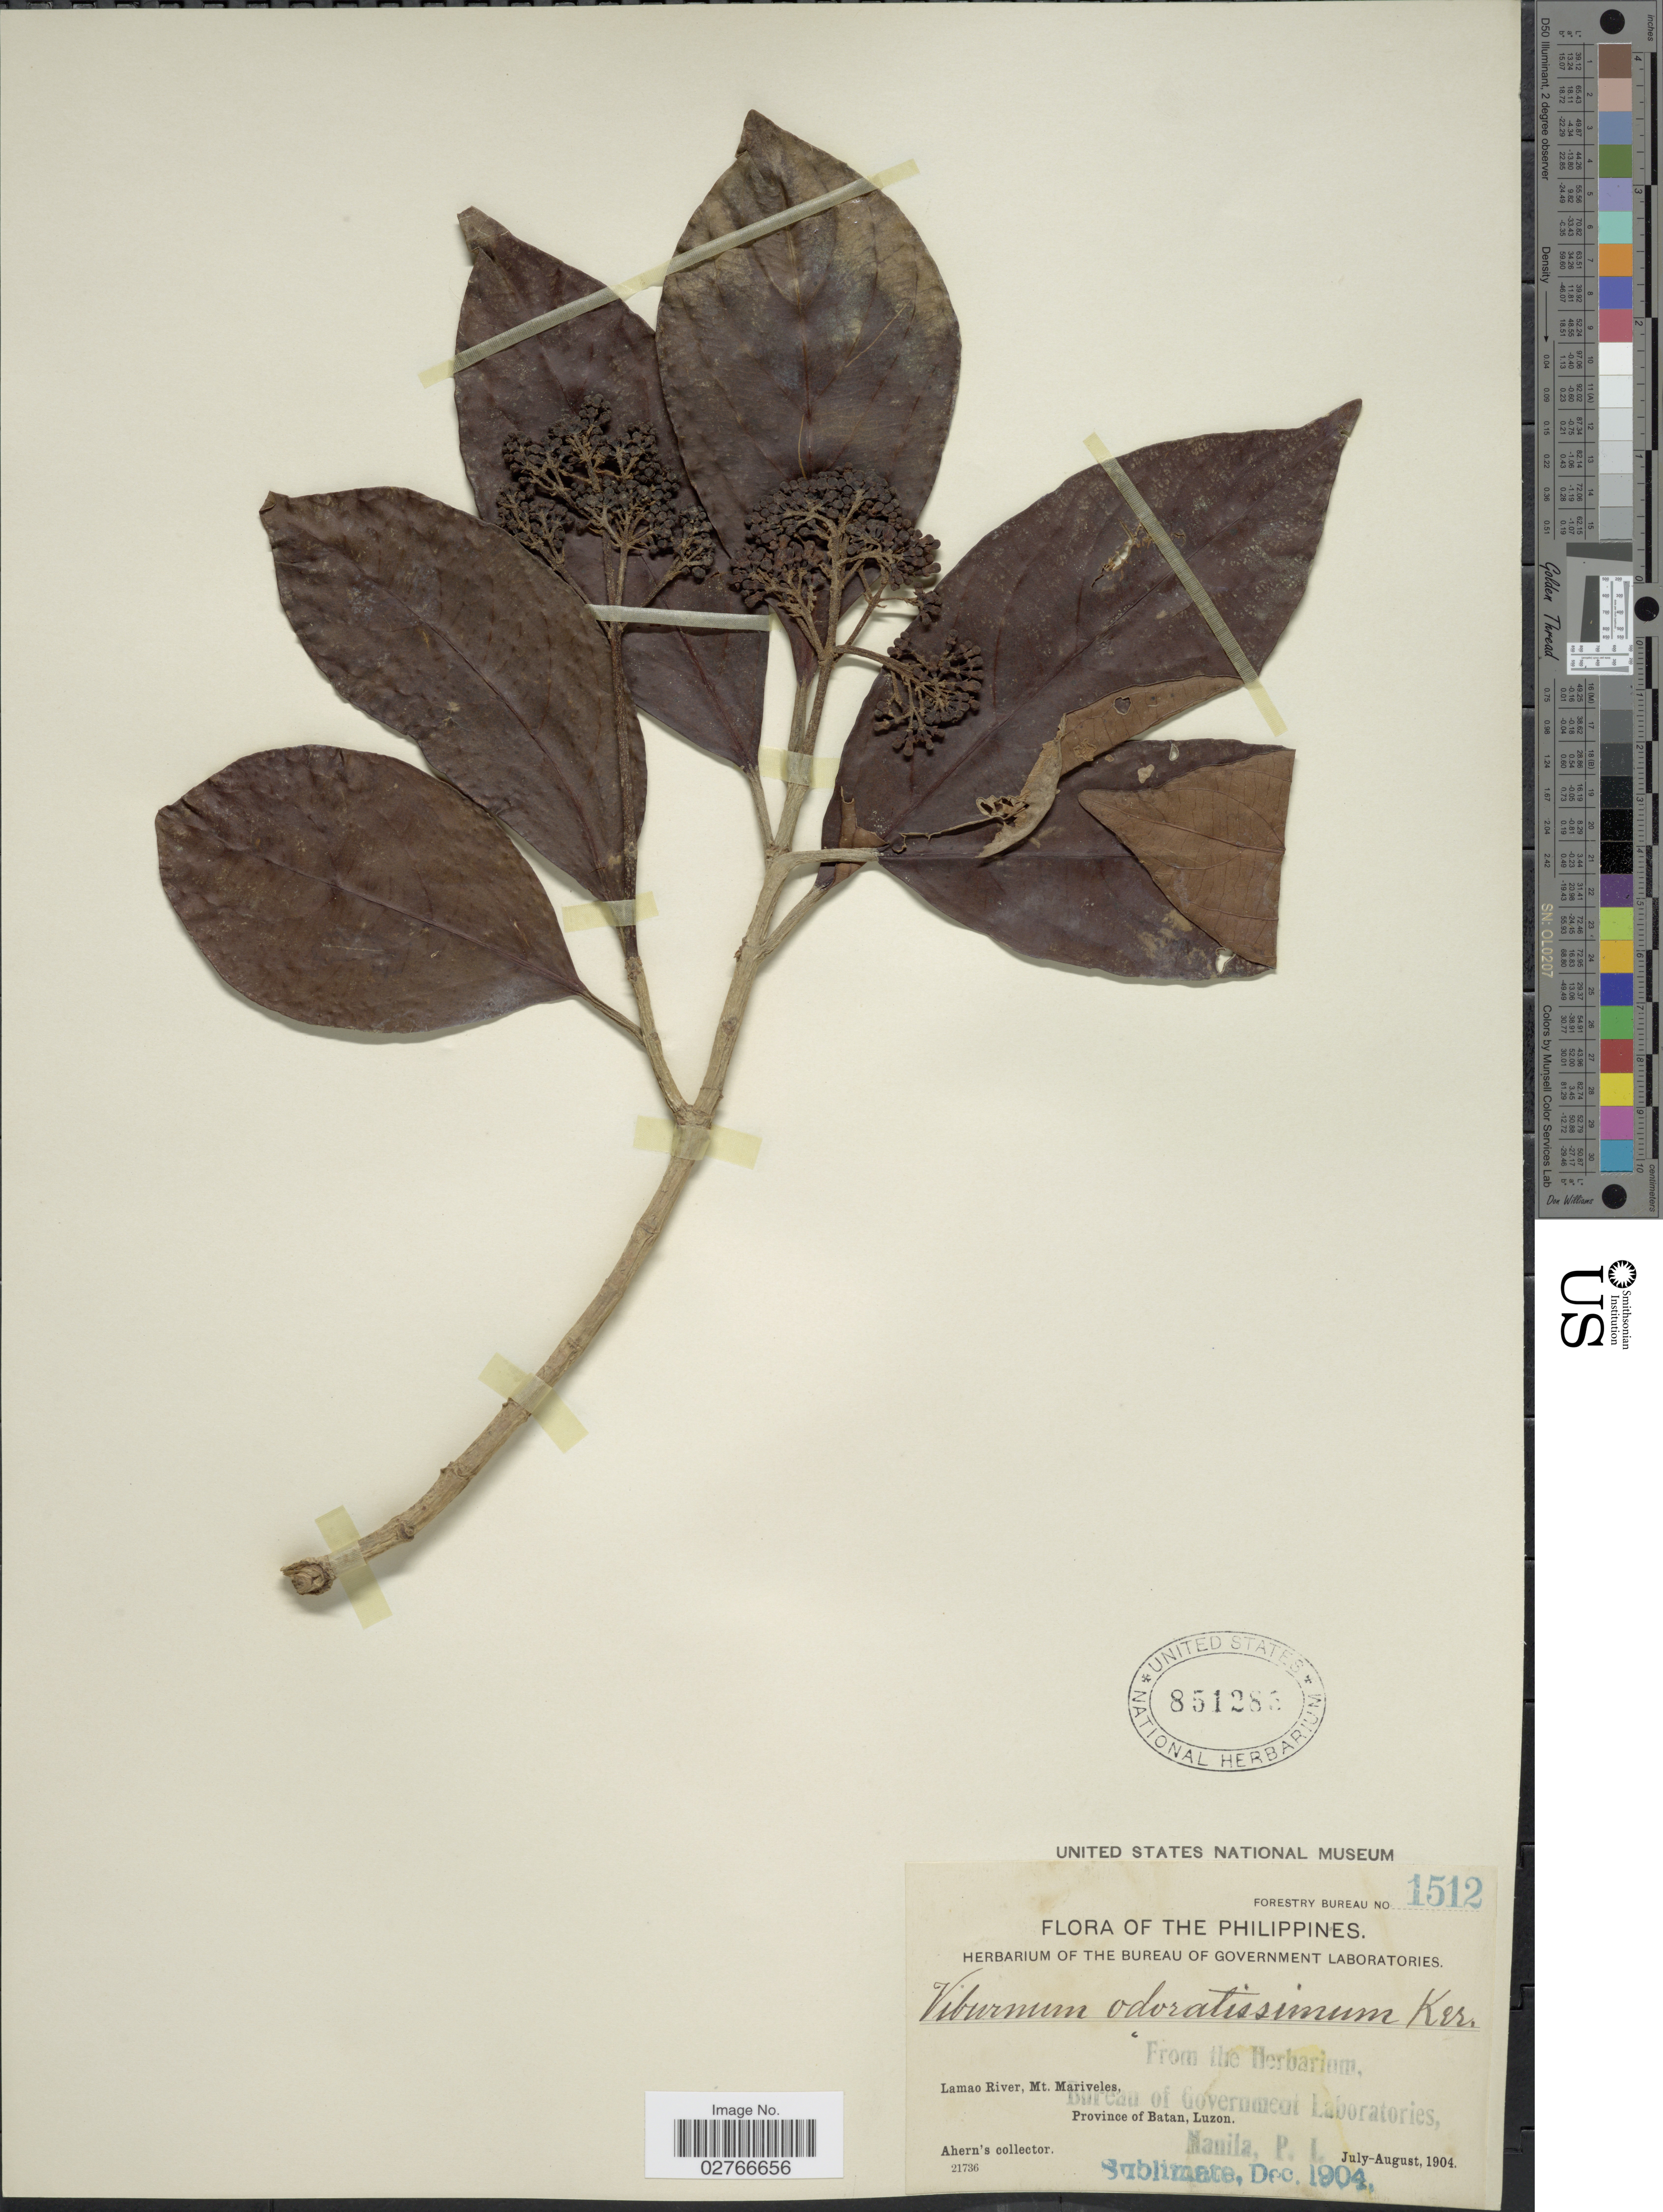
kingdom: Plantae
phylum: Tracheophyta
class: Magnoliopsida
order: Dipsacales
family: Viburnaceae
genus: Viburnum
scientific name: Viburnum odoratissimum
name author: Ker Gawl.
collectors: Ahern's collector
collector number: Forestry Bureau 1512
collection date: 1904-07/1904-08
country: Philippines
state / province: Cagayan Valley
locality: Lamao River, Mt. Mariveles, Province of Batan, Luzon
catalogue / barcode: US 851283